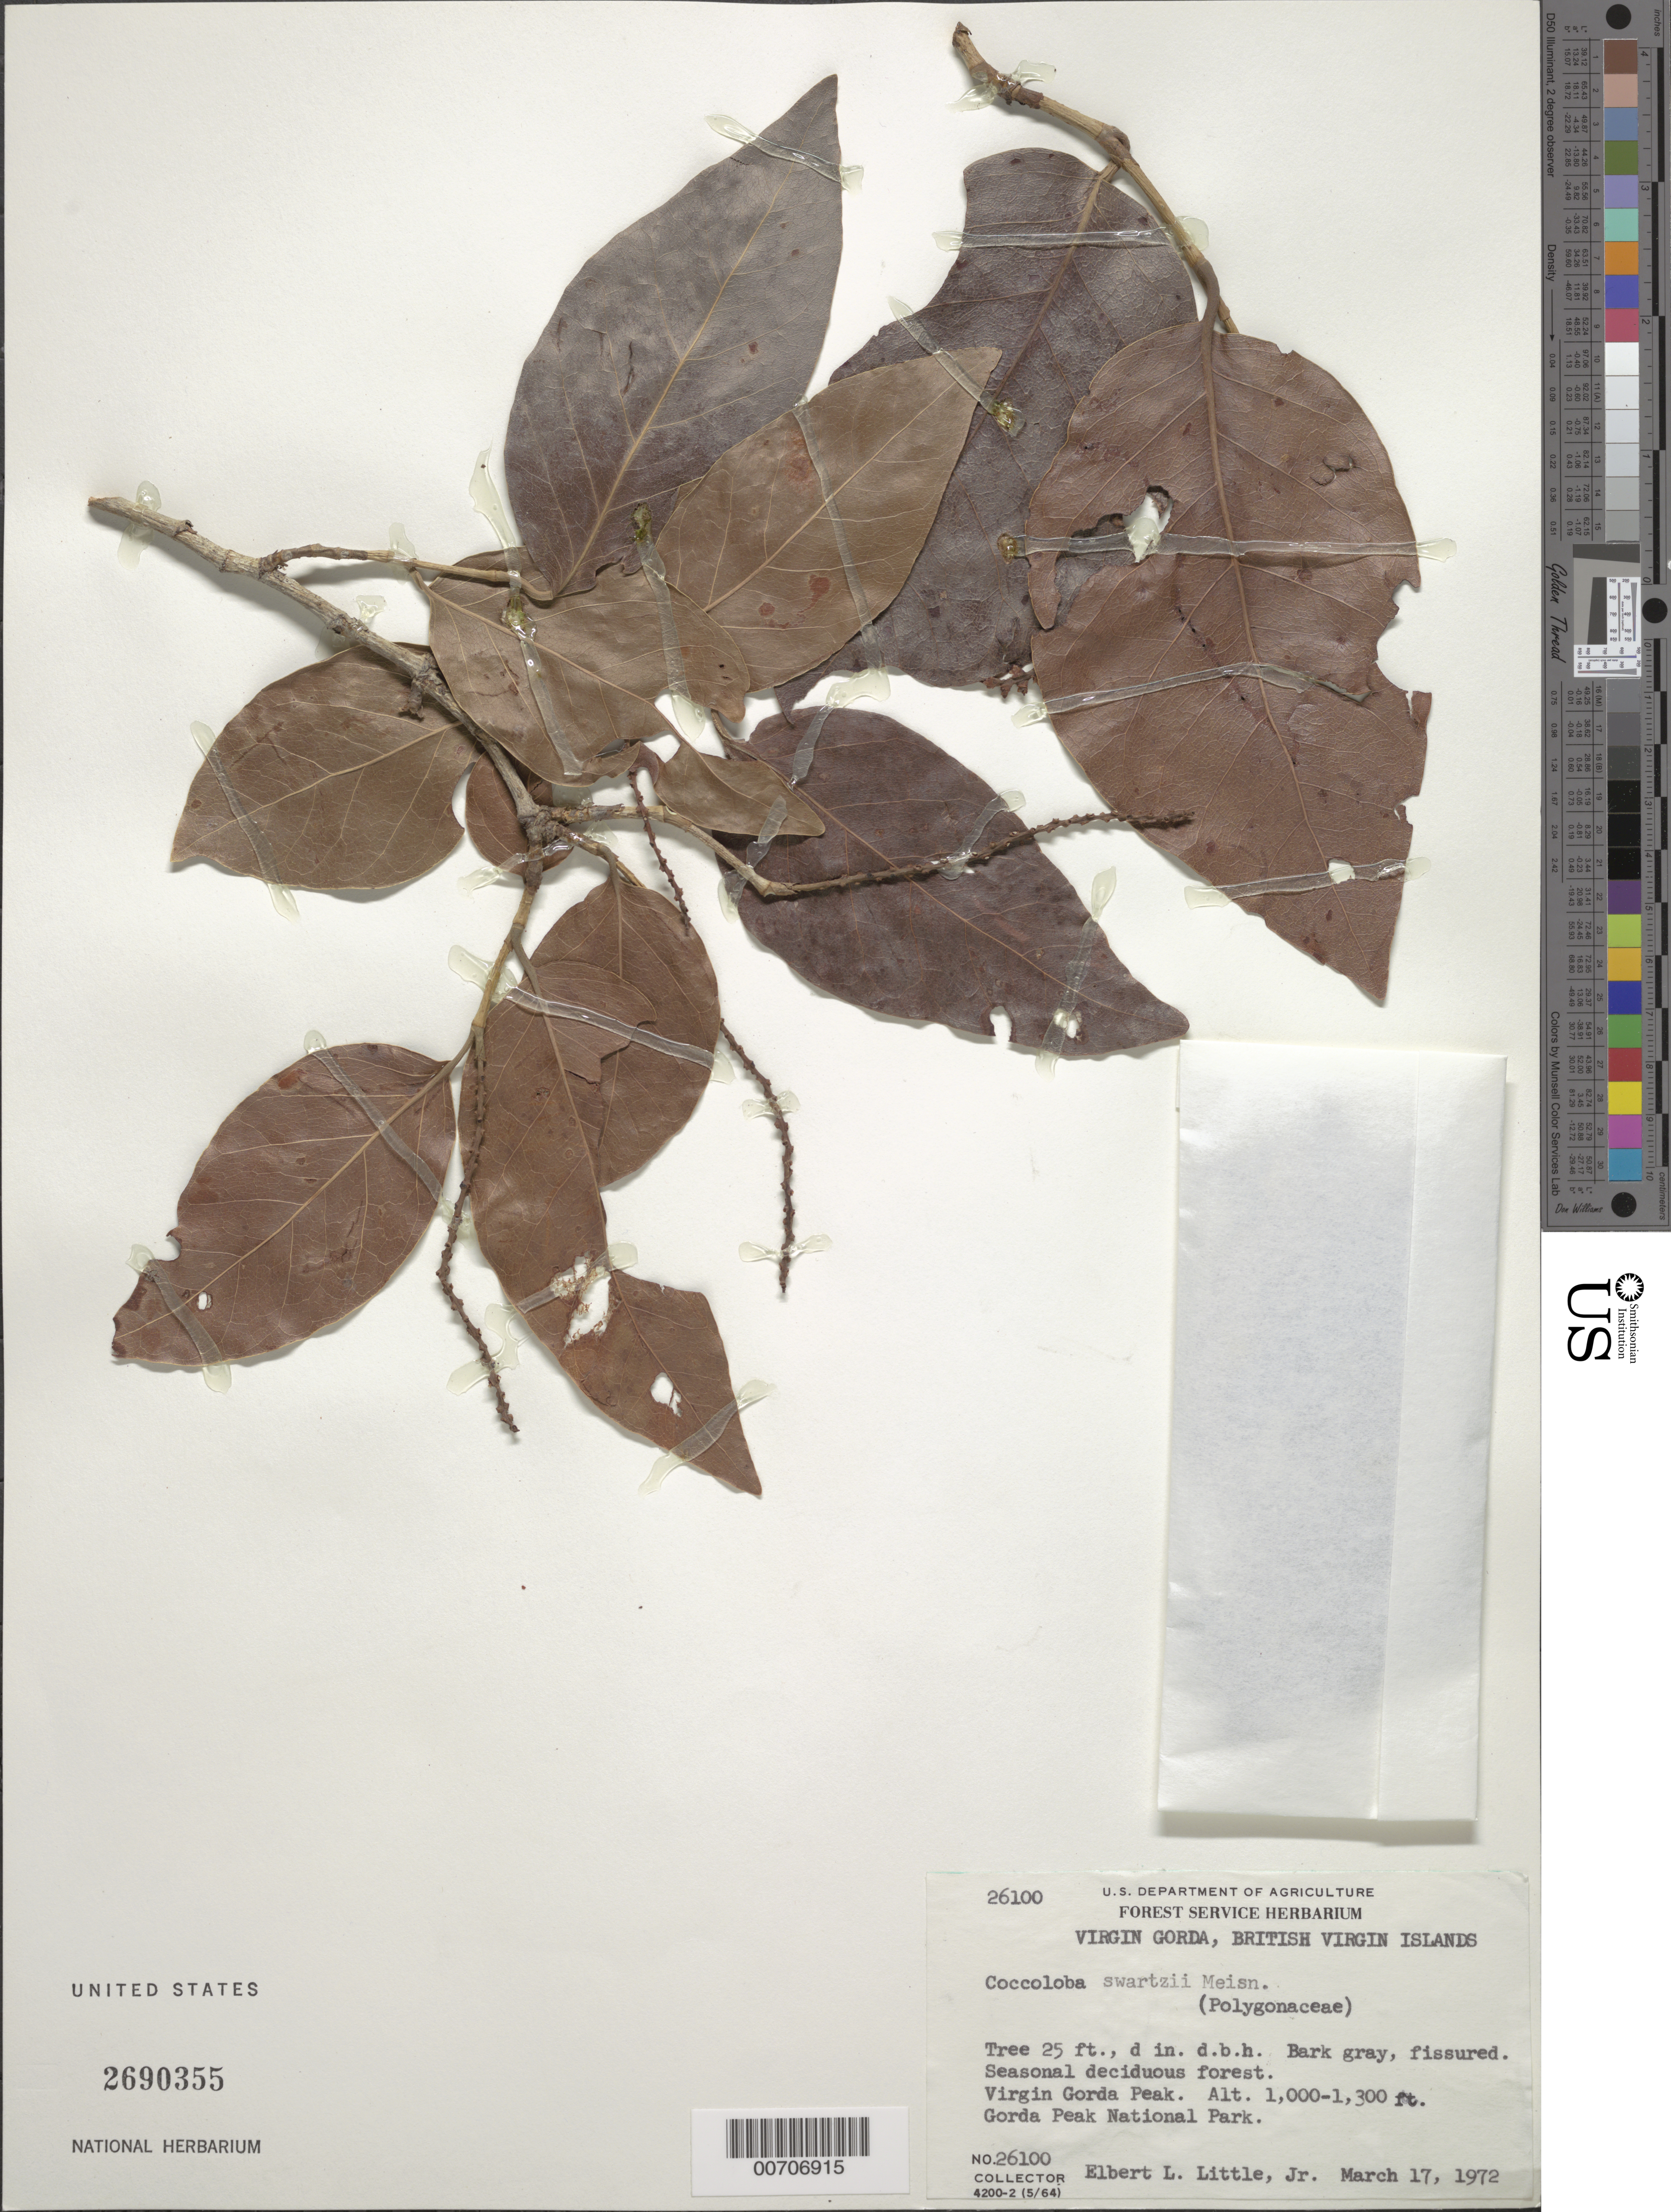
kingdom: Plantae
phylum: Tracheophyta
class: Magnoliopsida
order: Caryophyllales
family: Polygonaceae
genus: Coccoloba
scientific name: Coccoloba swartzii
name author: Meisn.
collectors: E. L. Little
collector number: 26100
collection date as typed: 17 Mar 1972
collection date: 1972-03-17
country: British Virgin Islands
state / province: Virgin Gorda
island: Virgin Gorda Island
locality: Virgin Gorda Peak, Gorda Peak Natl. Park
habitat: Seasonal deciduous forest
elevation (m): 305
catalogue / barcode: US 2690355